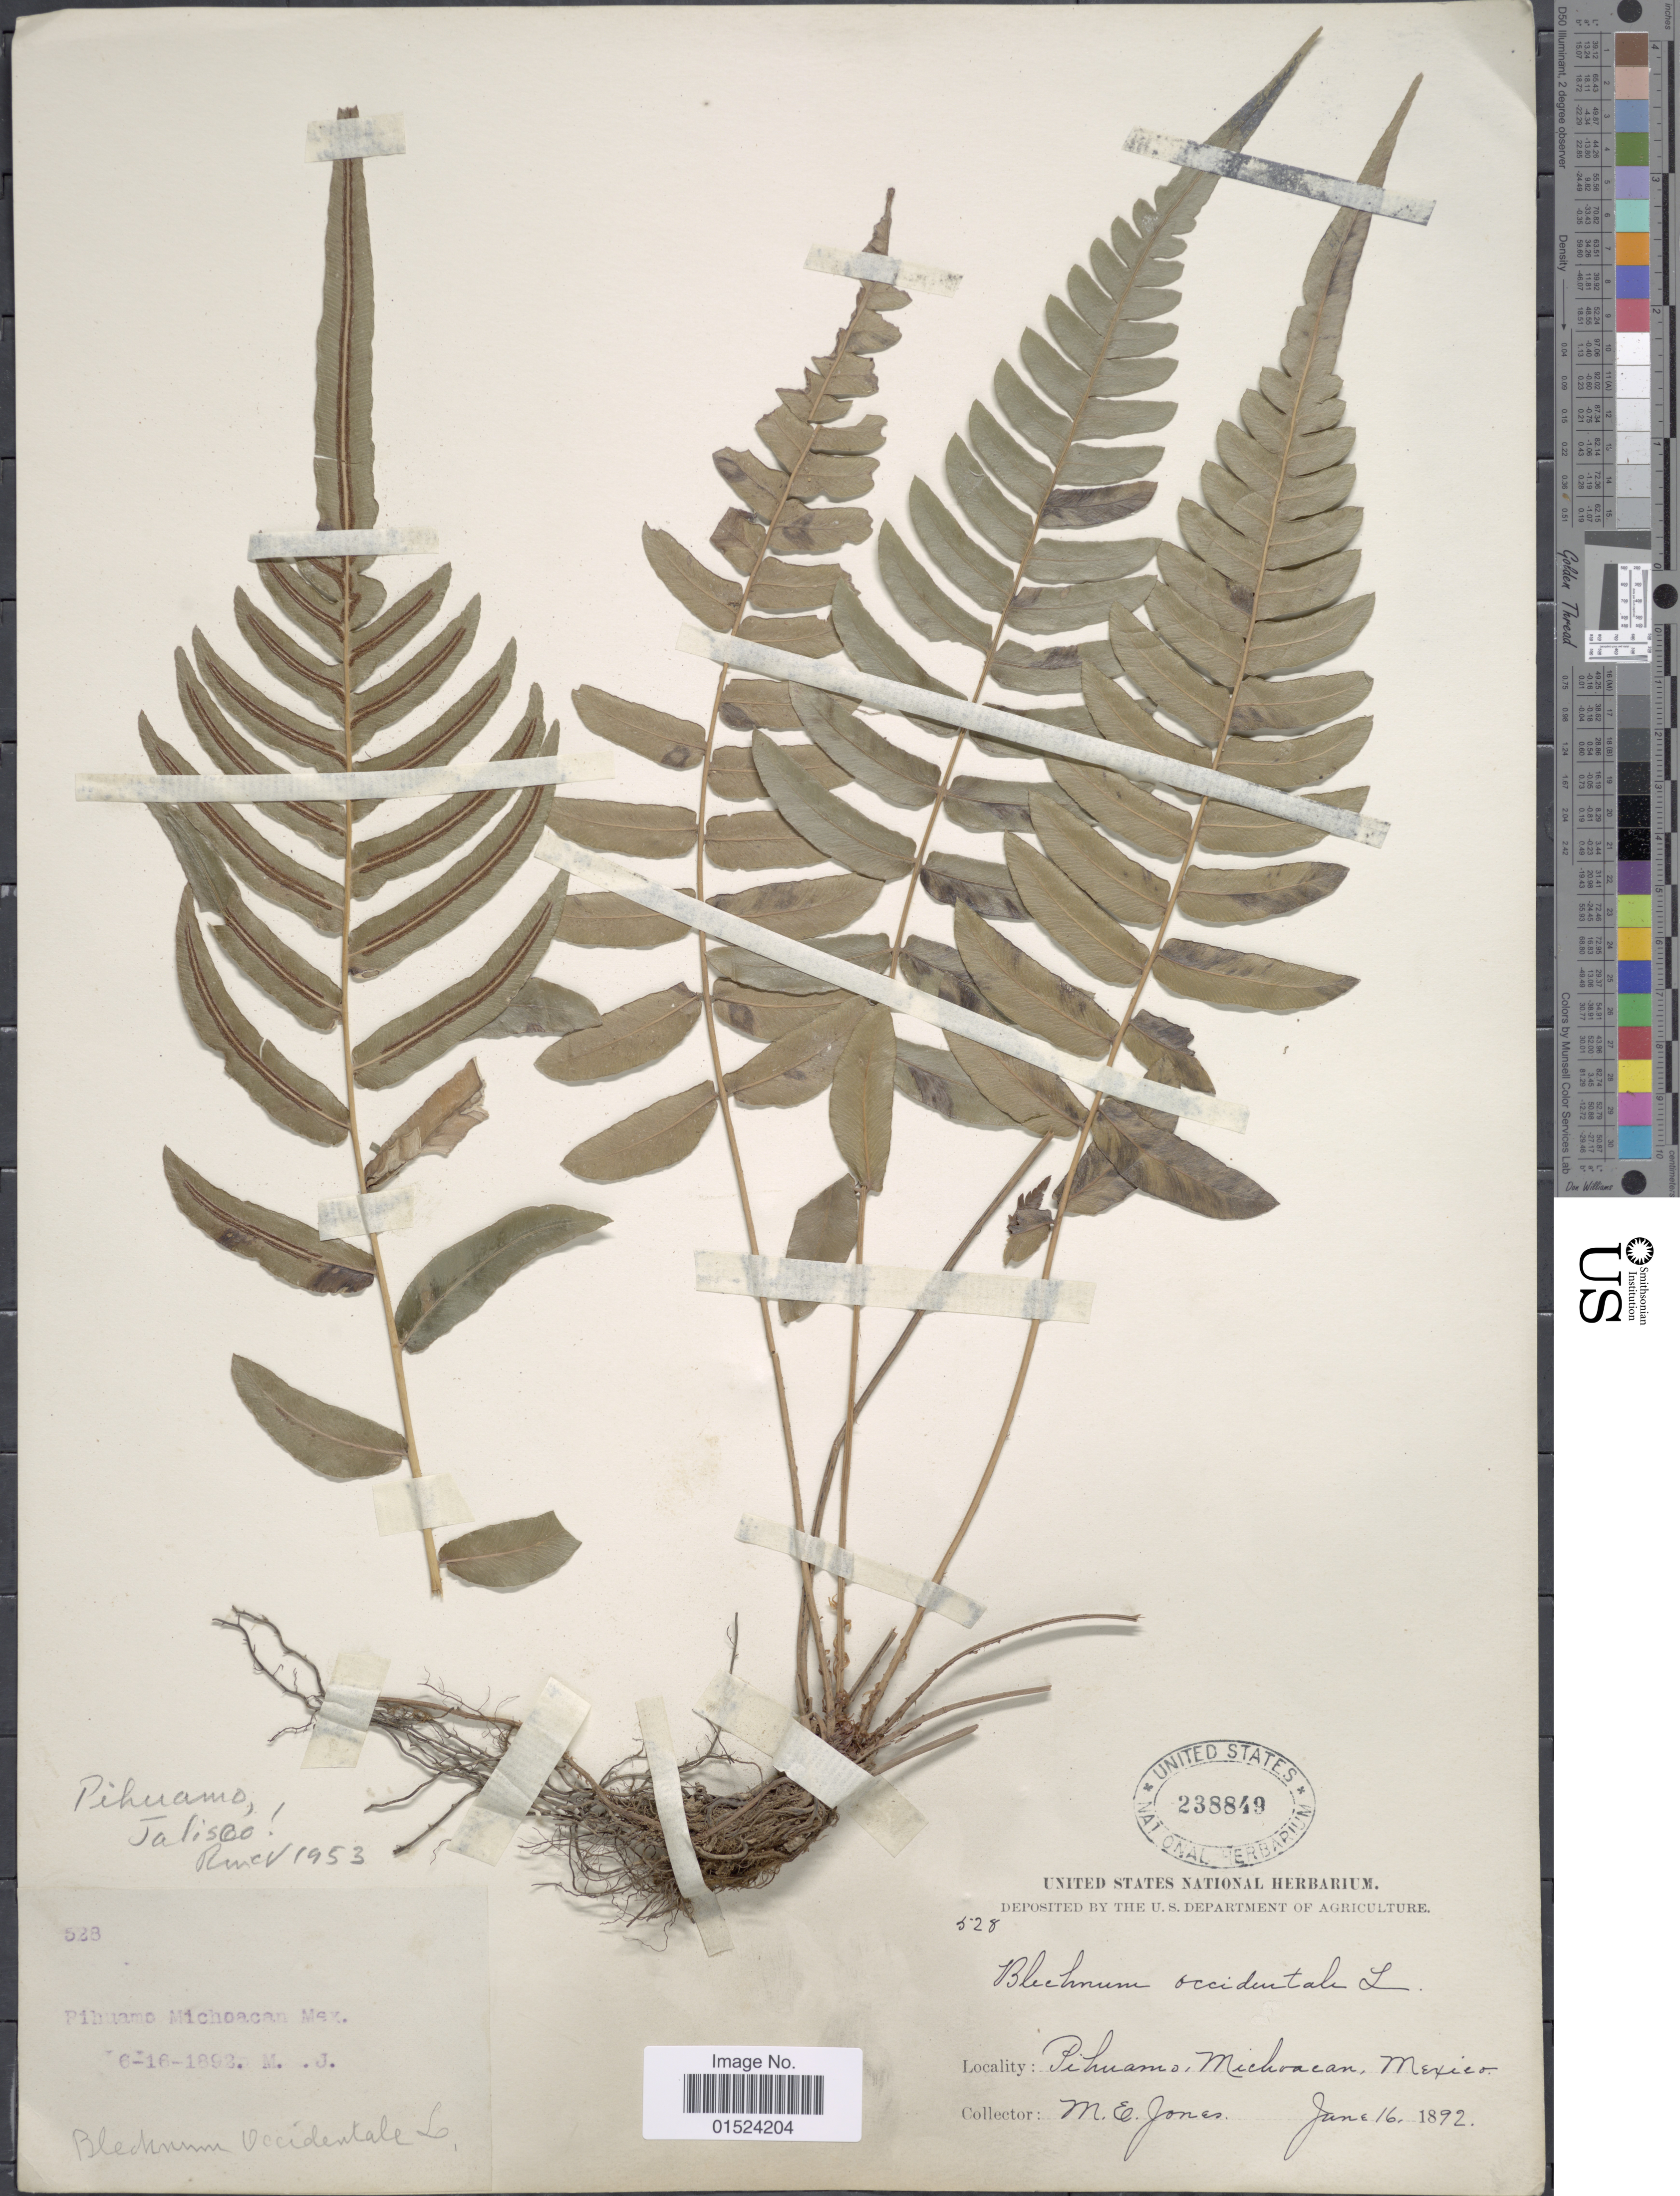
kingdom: Plantae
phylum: Tracheophyta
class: Polypodiopsida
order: Polypodiales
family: Blechnaceae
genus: Blechnum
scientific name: Blechnum occidentale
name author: L.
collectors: M. E. Jones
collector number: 528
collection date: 1892-06-16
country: Mexico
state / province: Michoacán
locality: Pihuamo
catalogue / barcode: US 238849